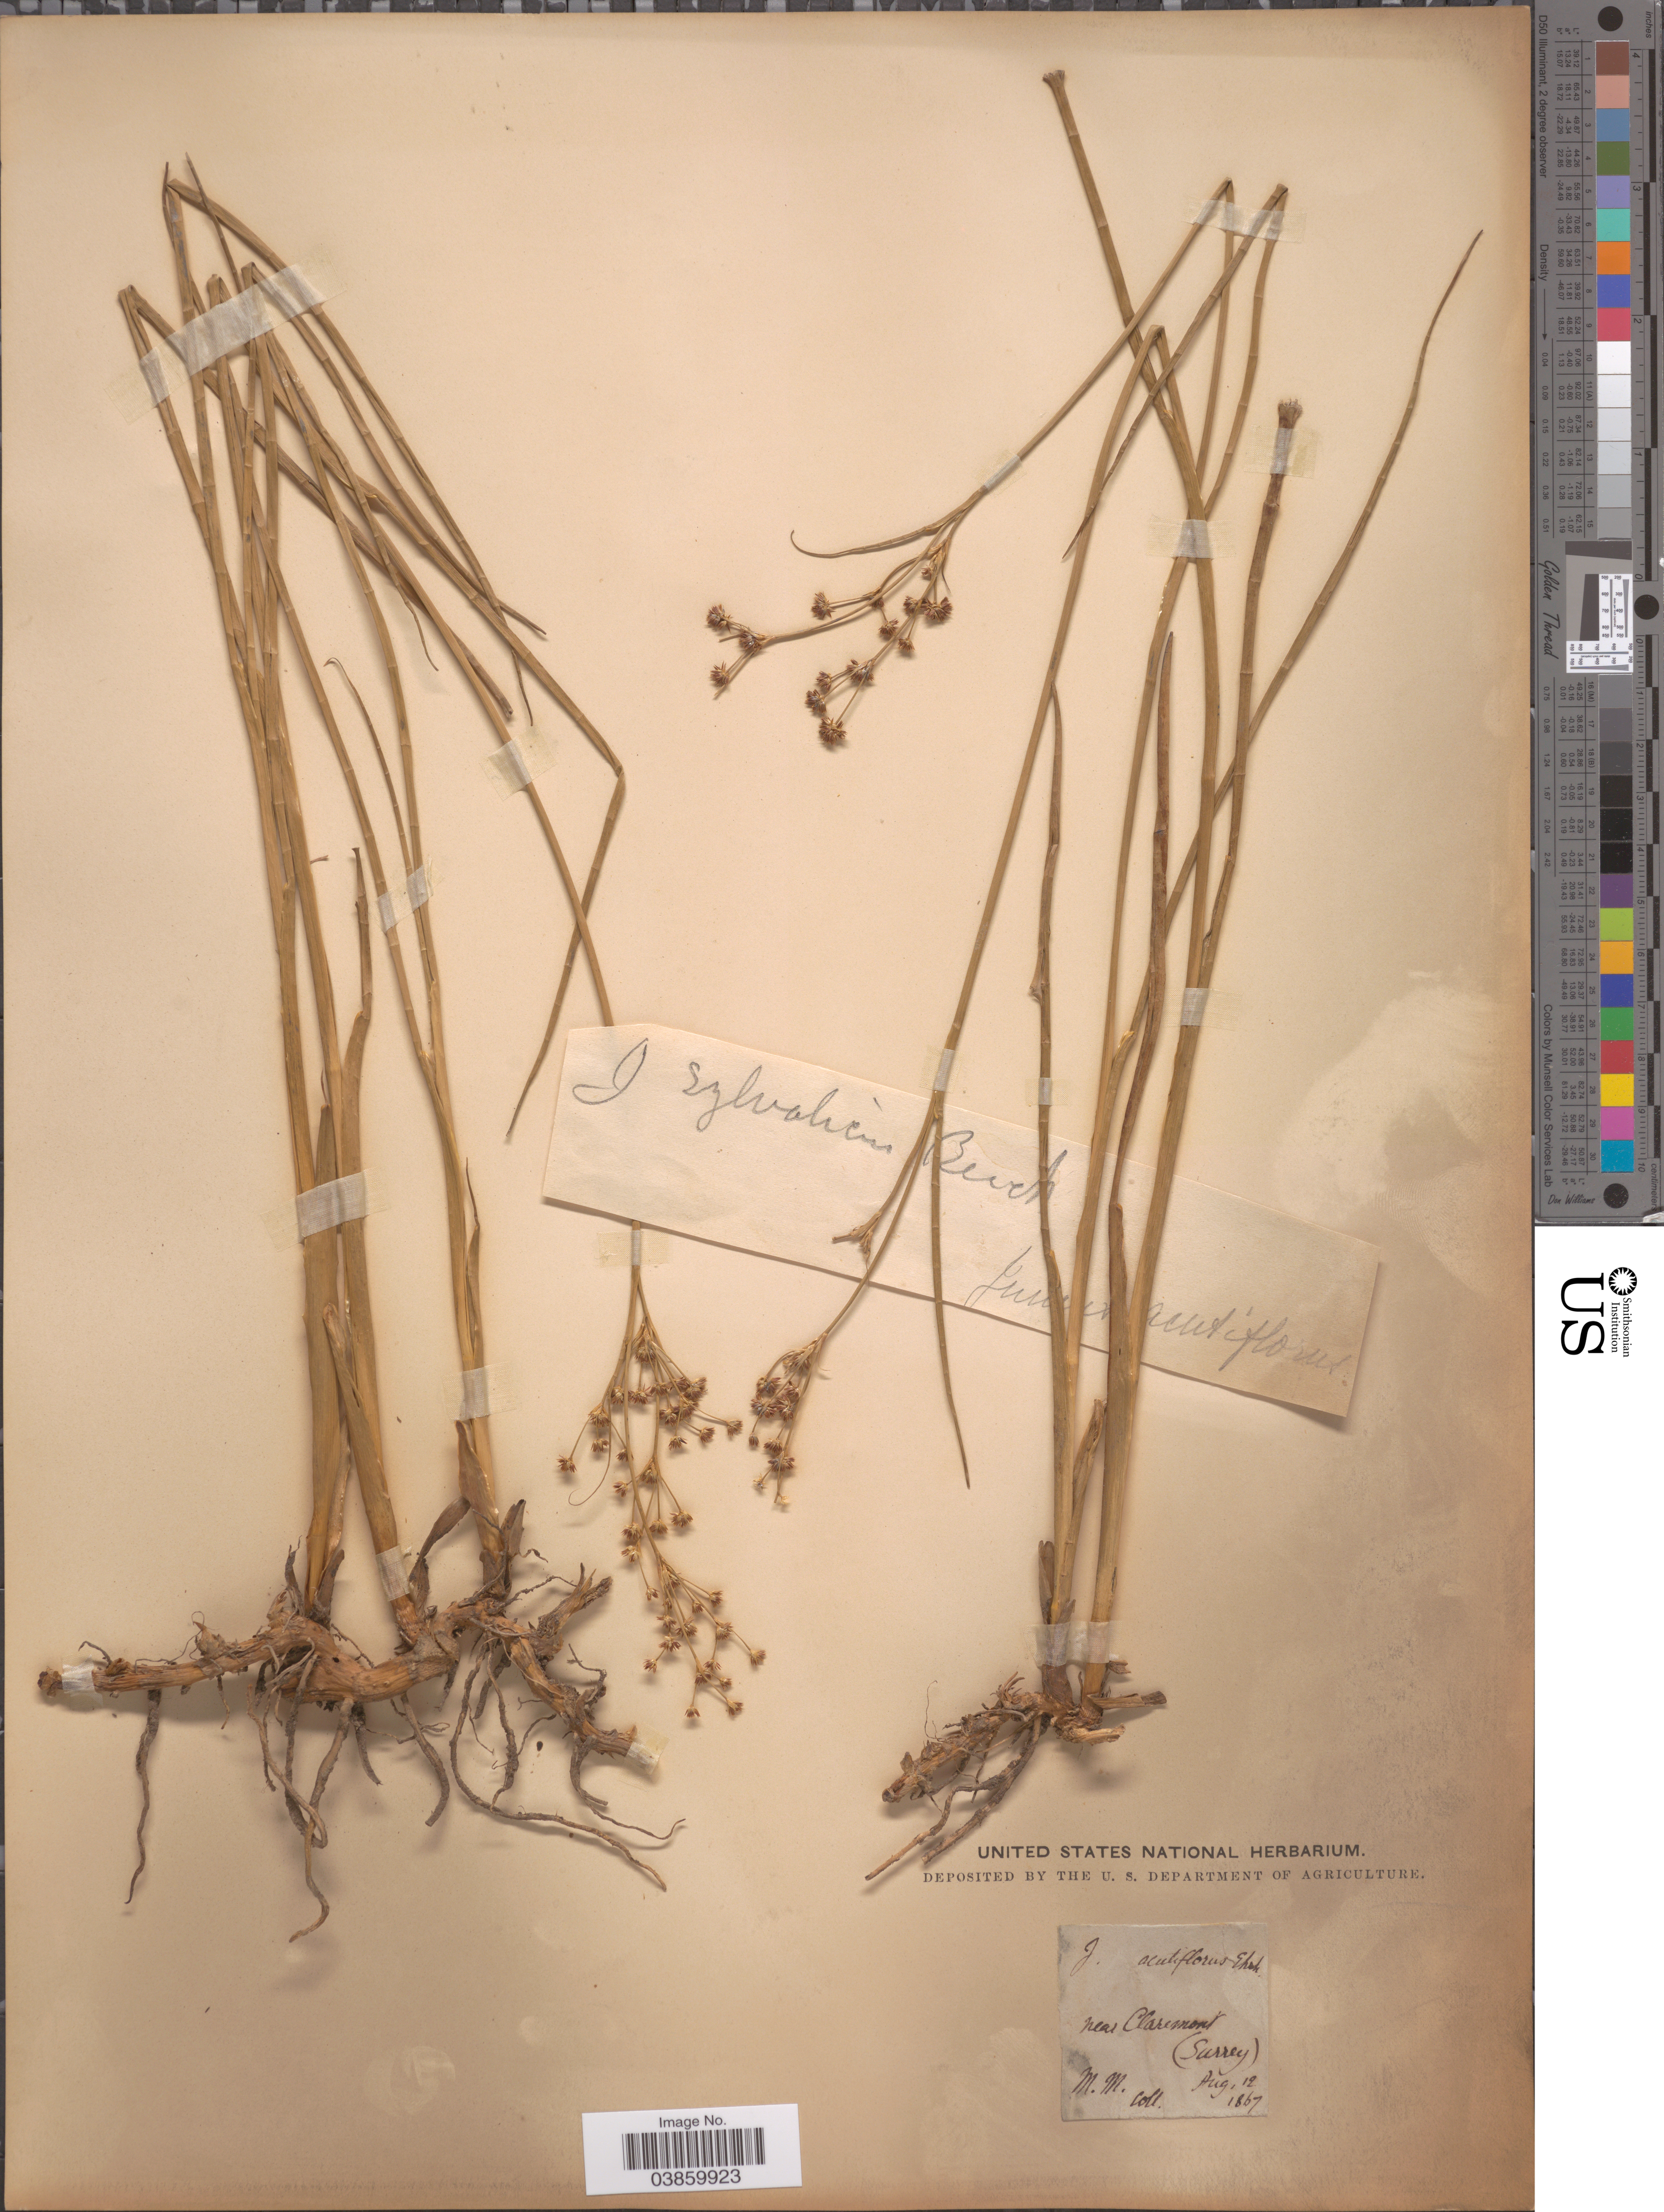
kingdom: Plantae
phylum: Tracheophyta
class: Liliopsida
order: Poales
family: Juncaceae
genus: Juncus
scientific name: Juncus acutiflorus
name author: Ehrh. ex Hoffm.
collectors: M. M.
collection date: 1867-08-12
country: United Kingdom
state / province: England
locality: Near Claremont (Surrey).